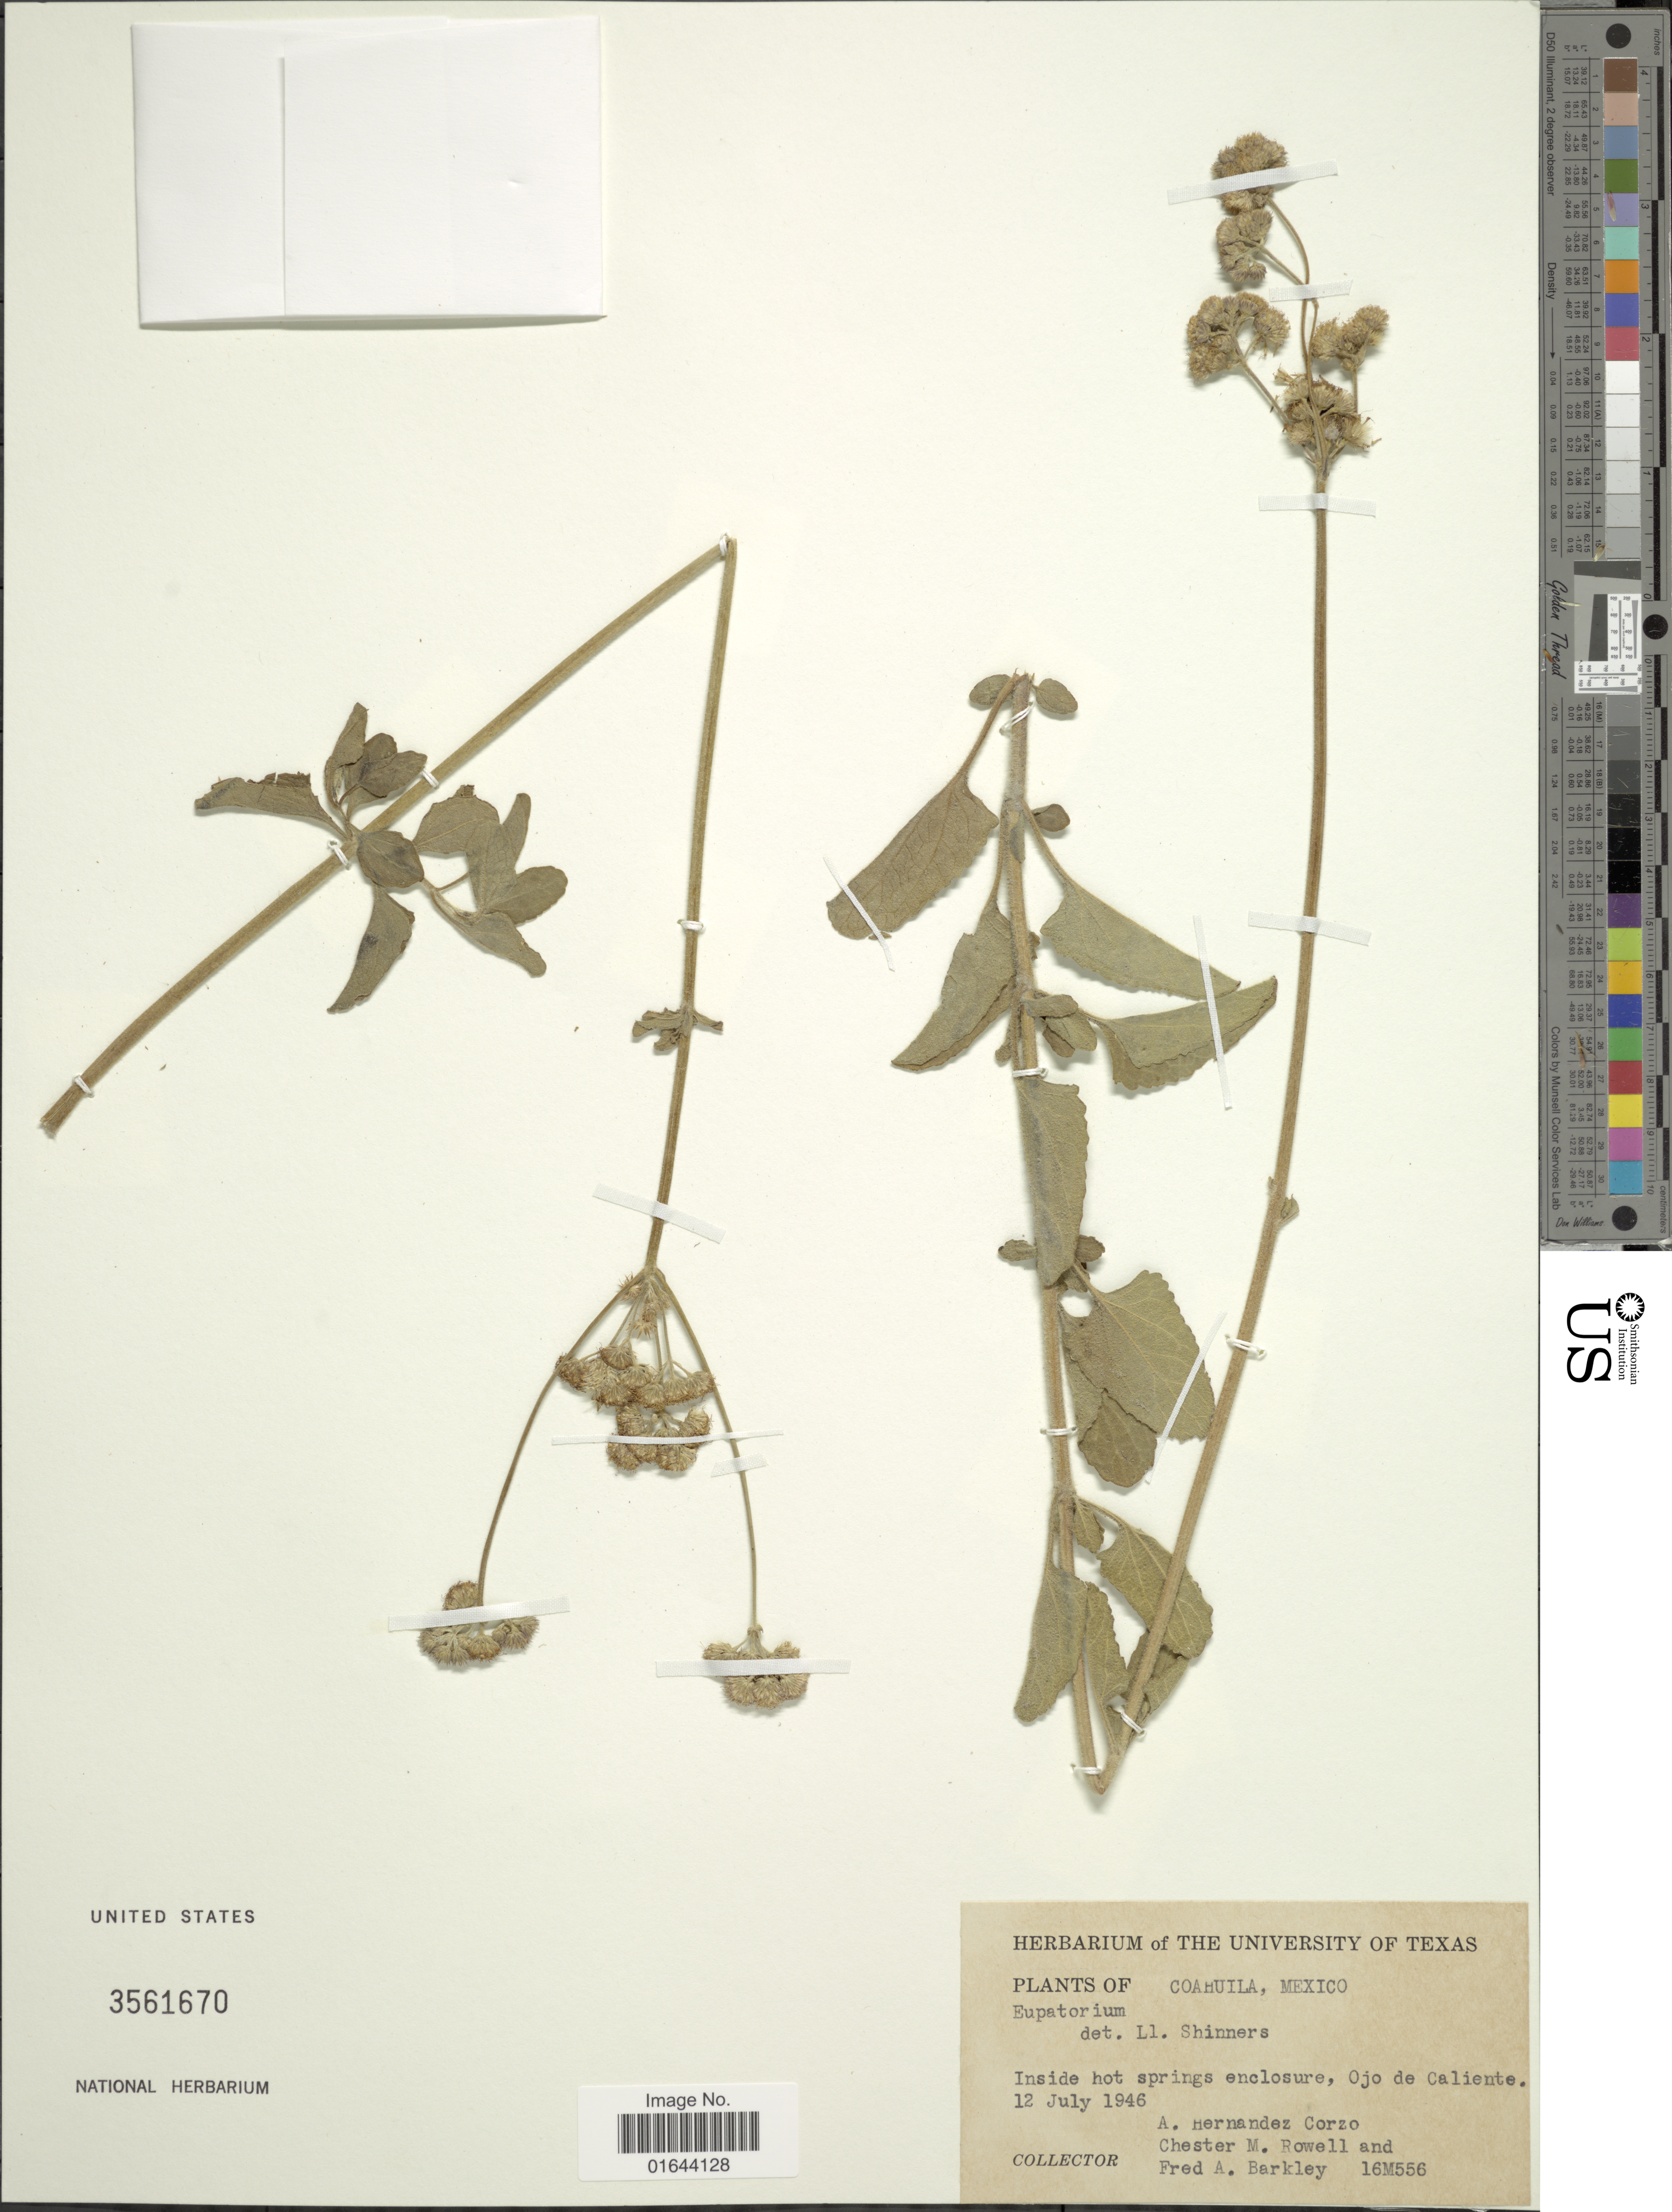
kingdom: Plantae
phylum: Tracheophyta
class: Magnoliopsida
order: Asterales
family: Asteraceae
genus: Conoclinium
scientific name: Conoclinium betonicifolium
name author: (Mill.) R.M. King & H. Rob.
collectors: A. Hernandez-Corzo, C. M. Rowell & F. A. Barkley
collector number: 16M556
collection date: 1946-07-12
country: Mexico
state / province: Coahuila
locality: Coahuila, Mexico, Inside hot springs emclosure, Ojo de Caliente.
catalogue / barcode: US 2561670